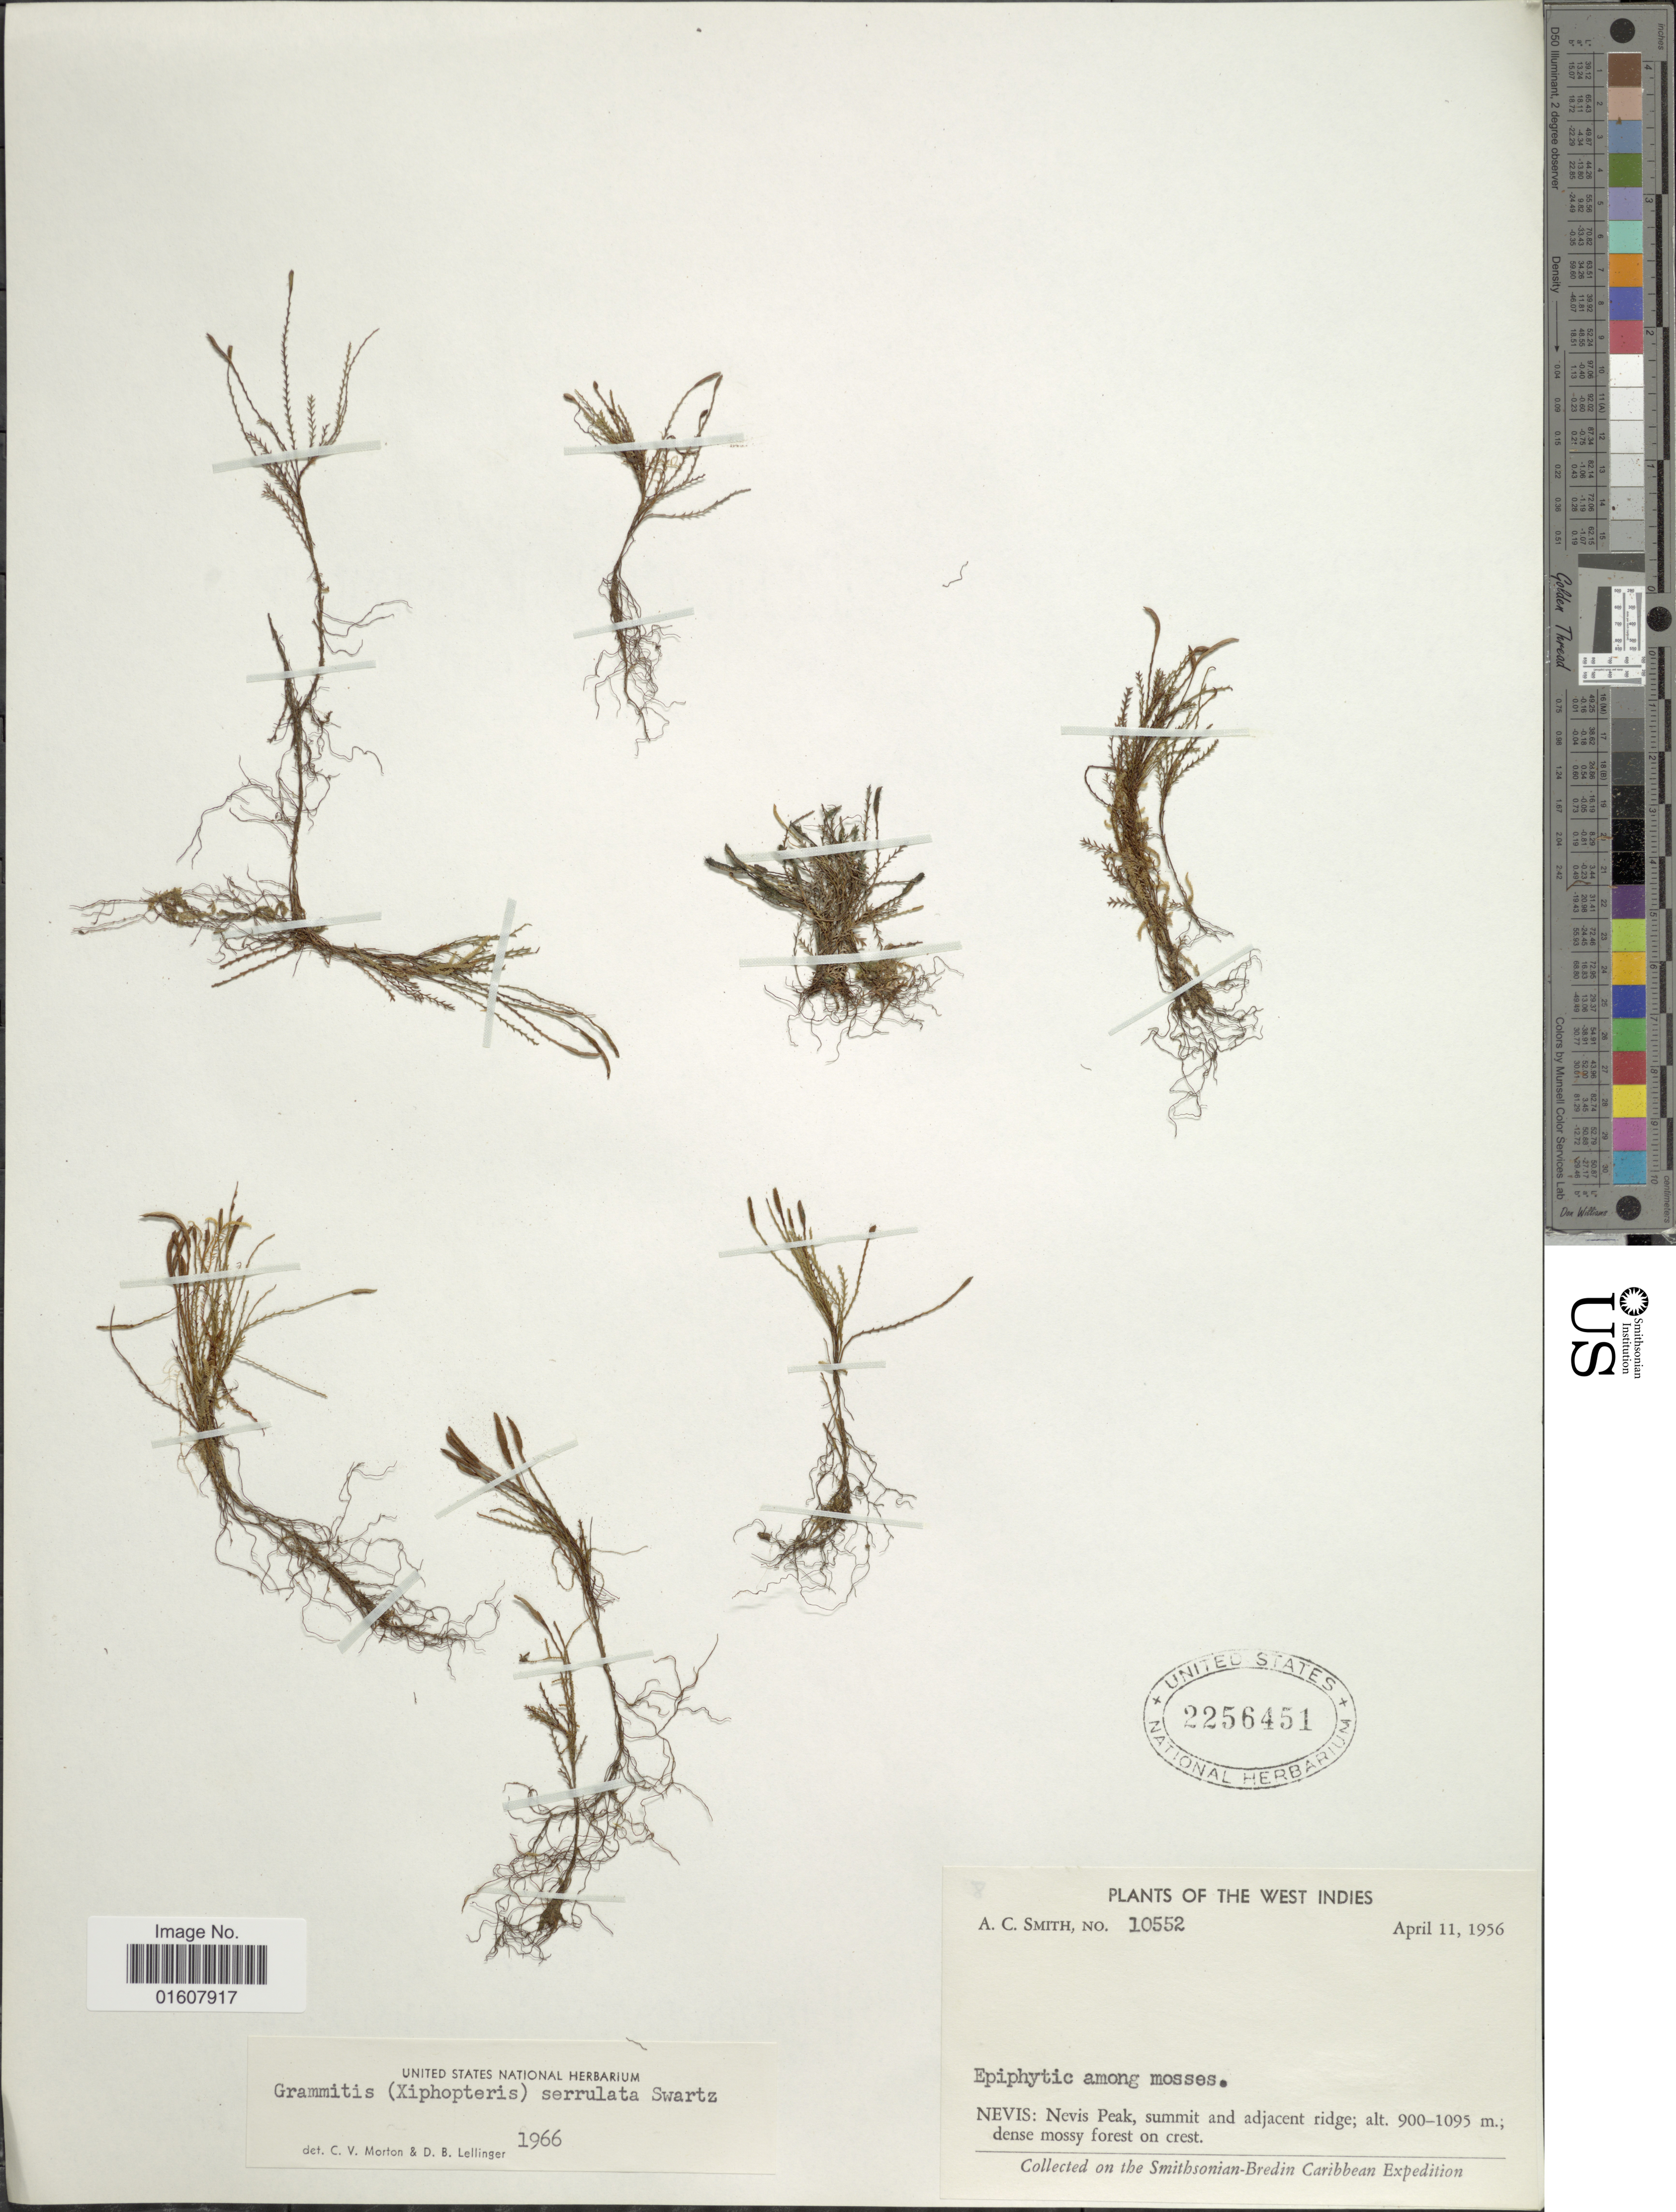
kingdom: Plantae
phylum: Tracheophyta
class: Polypodiopsida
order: Polypodiales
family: Polypodiaceae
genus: Cochlidium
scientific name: Cochlidium serrulatum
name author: (Sw.) L.E. Bishop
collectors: A. C. Smith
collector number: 10552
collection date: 1956-04-11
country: St. Christopher-Nevis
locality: Nevis: Nevis Peak, summit and adjacent ridge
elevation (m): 900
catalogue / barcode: US 2256451